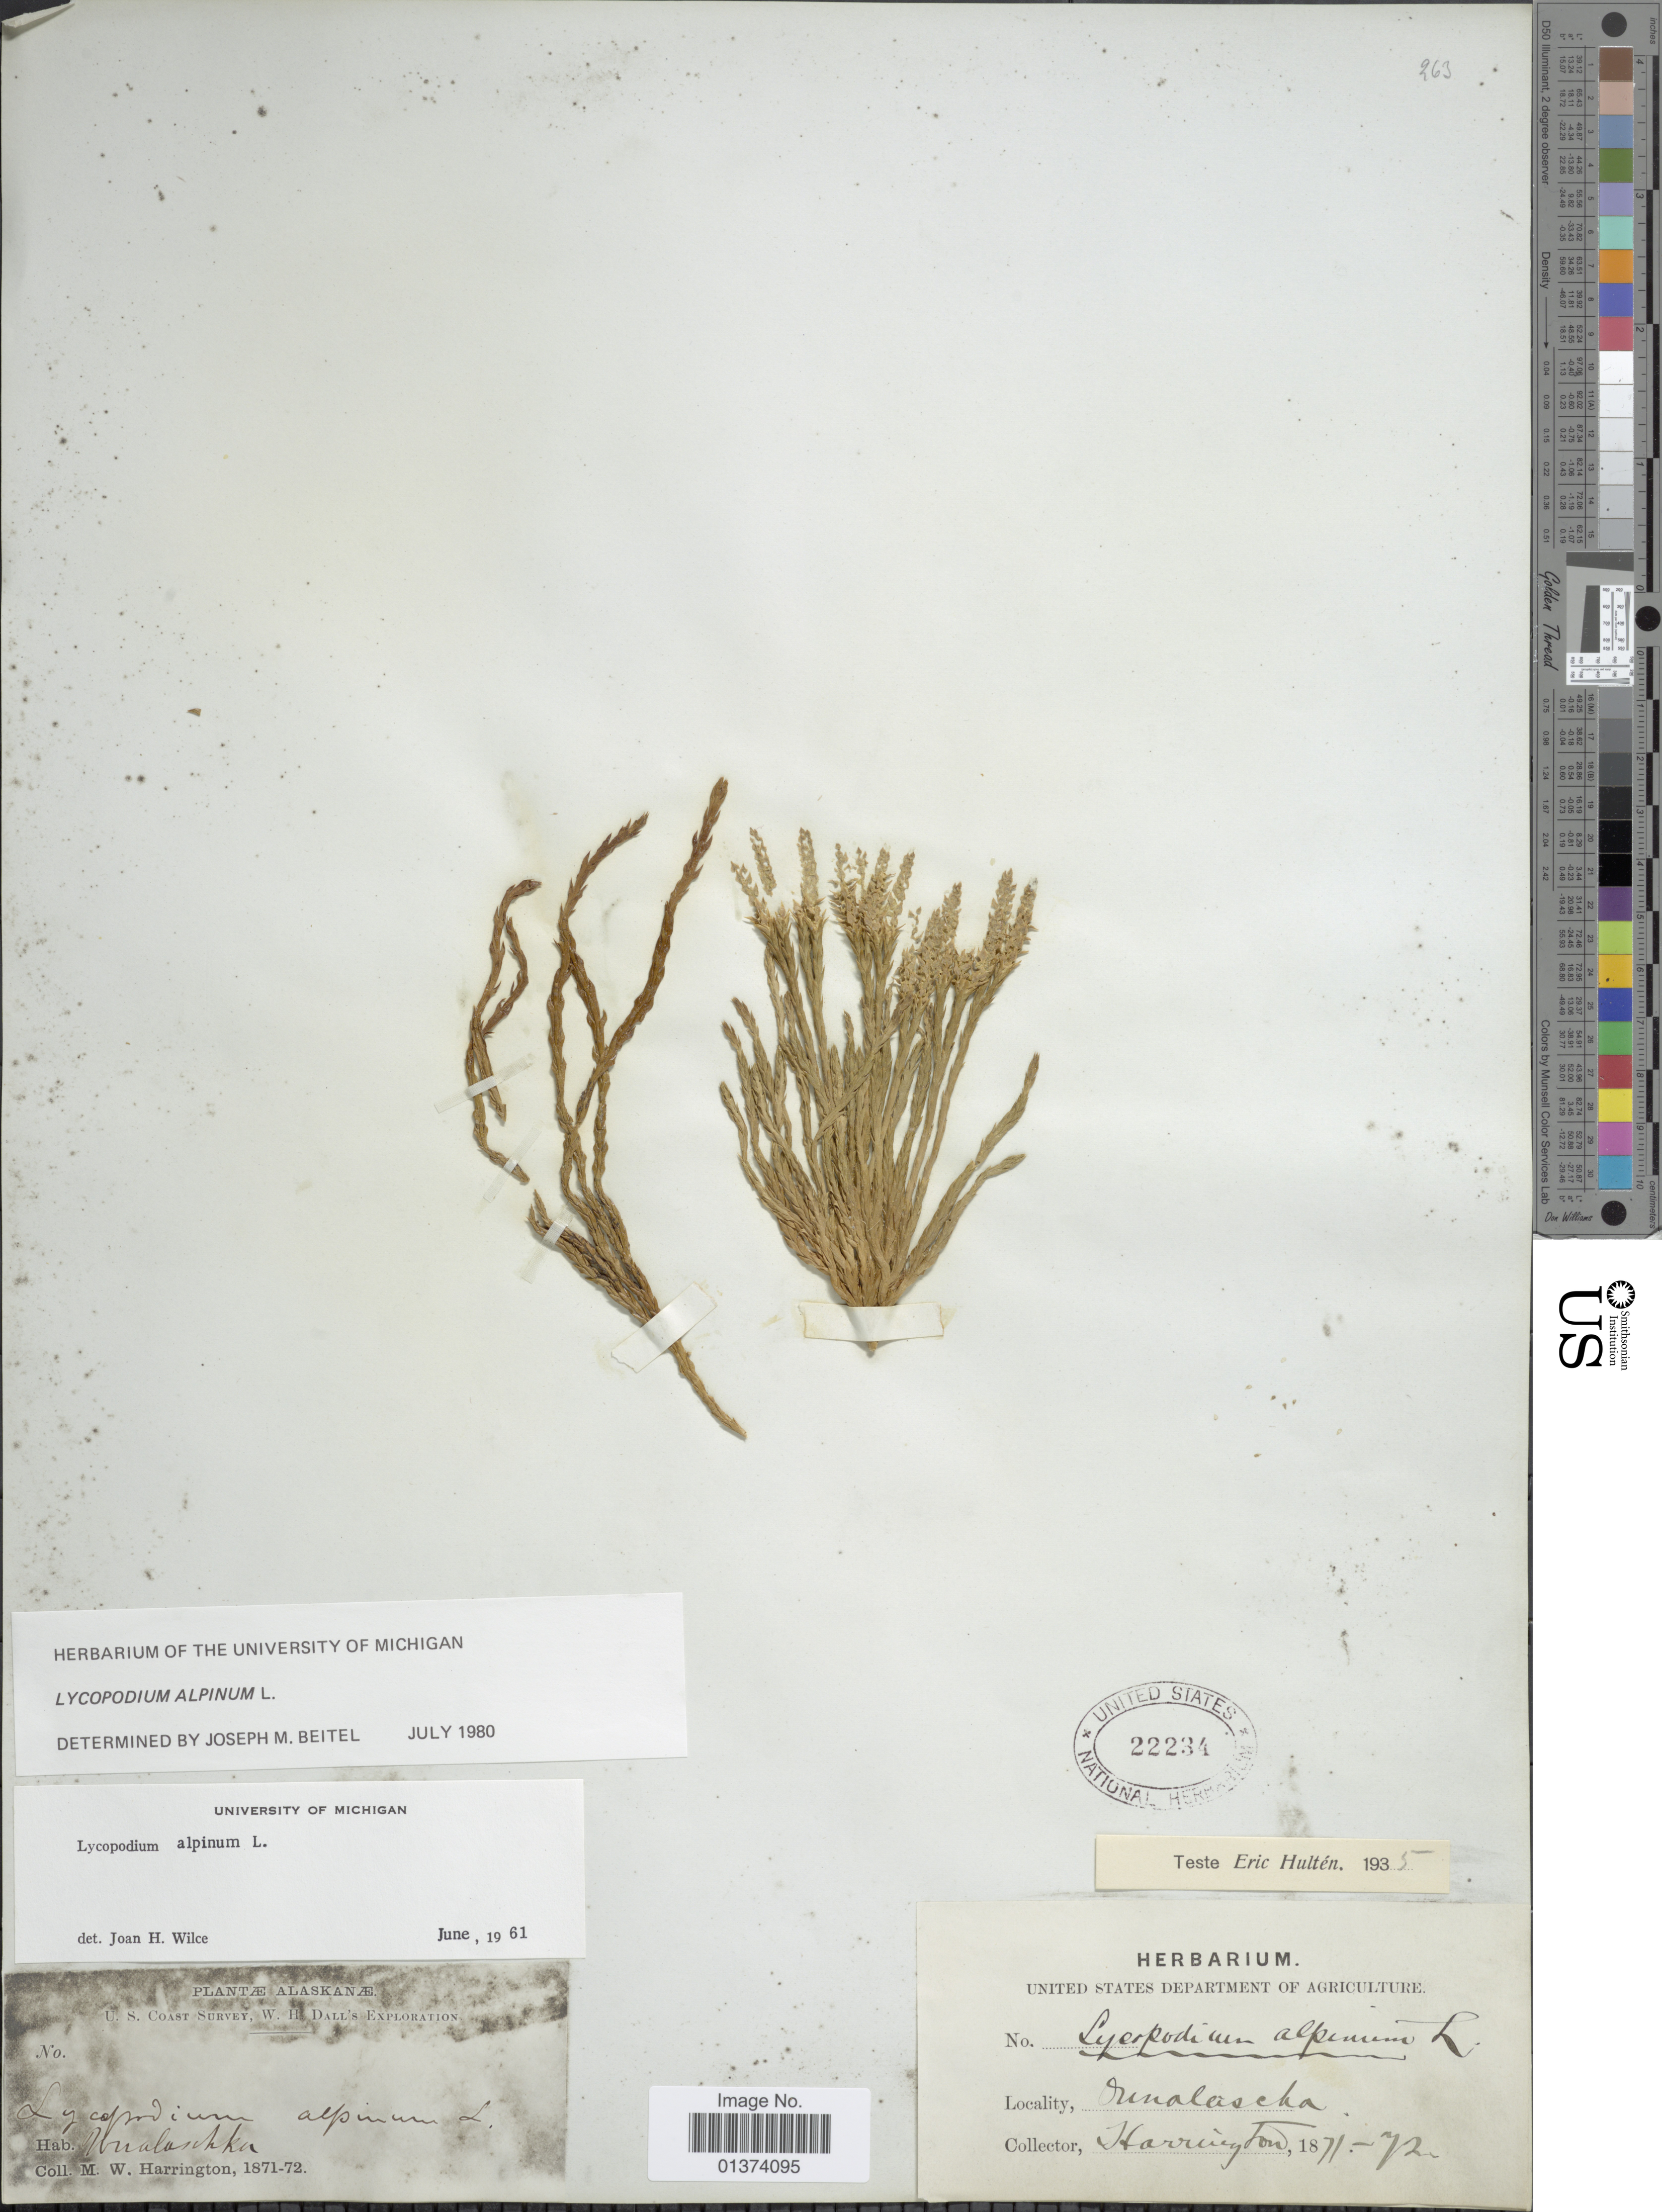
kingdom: Plantae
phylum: Tracheophyta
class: Lycopodiopsida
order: Lycopodiales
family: Lycopodiaceae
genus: Diphasiastrum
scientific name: Diphasiastrum alpinum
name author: (L.) Holub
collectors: Harrington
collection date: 1871/1872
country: United States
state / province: Alaska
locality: Unalaska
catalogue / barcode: US 22234